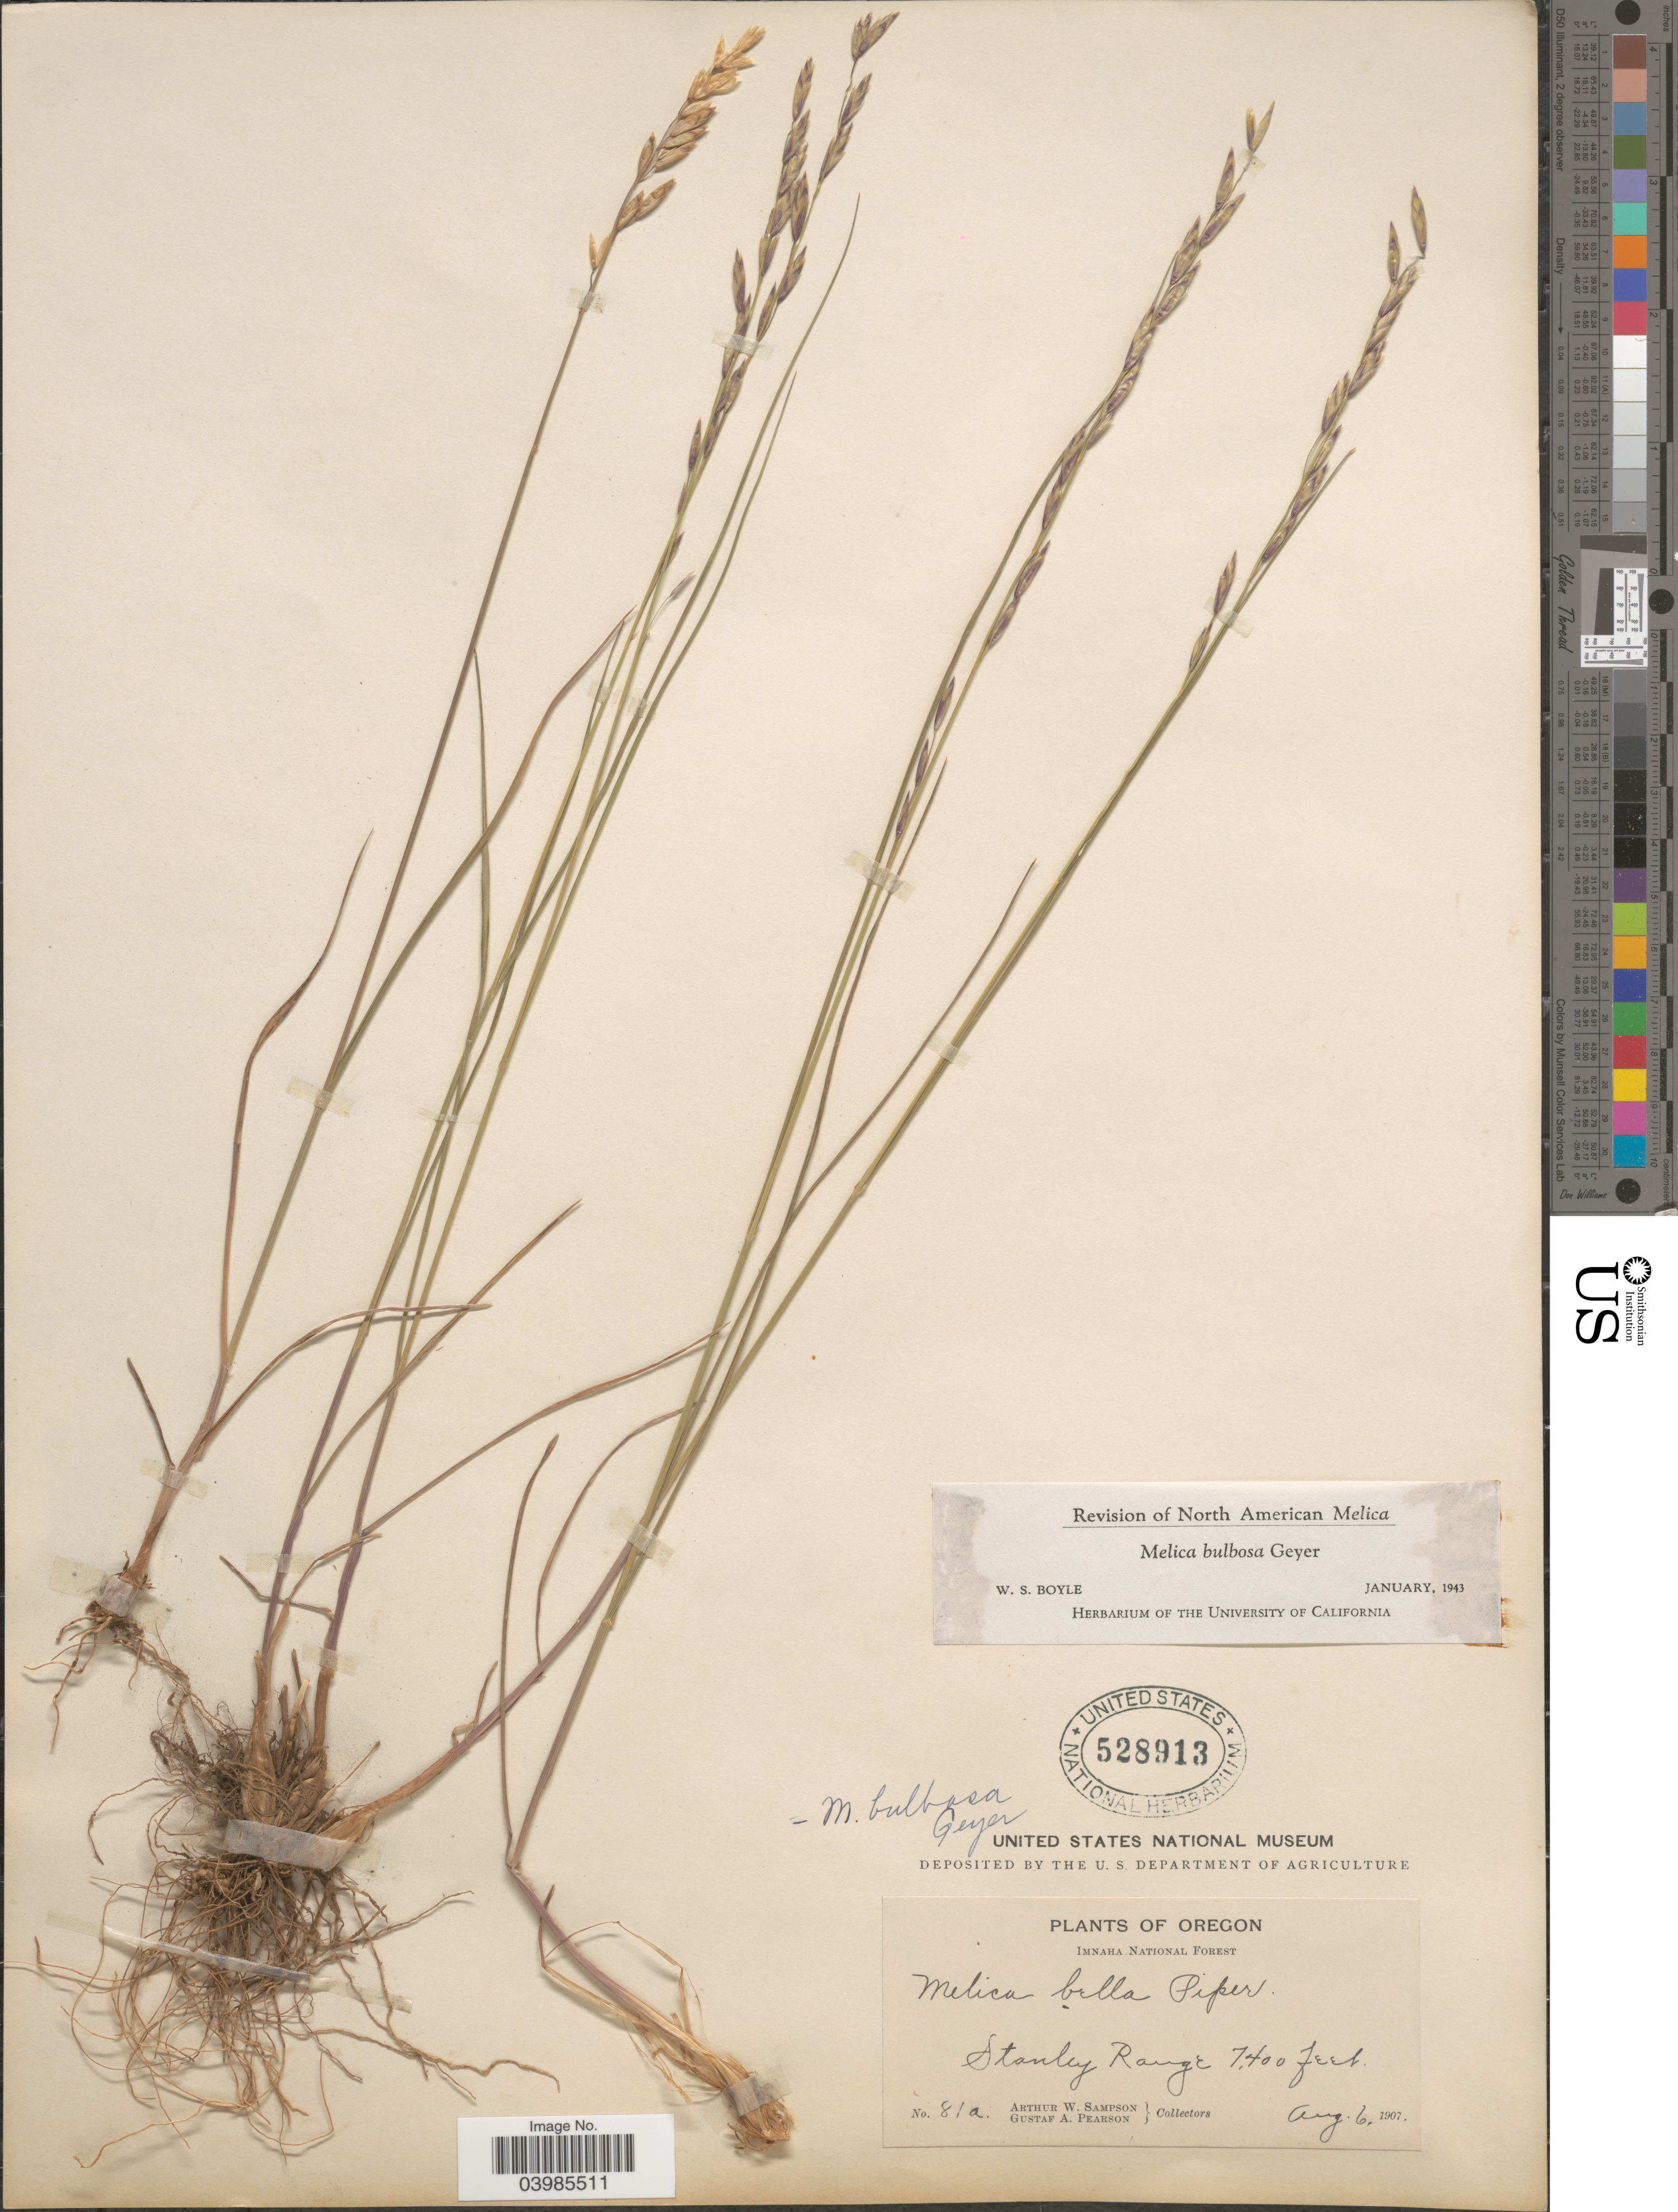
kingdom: Plantae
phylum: Tracheophyta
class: Liliopsida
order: Poales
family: Poaceae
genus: Melica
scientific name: Melica bulbosa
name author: Geyer ex Porter & J.M. Coult.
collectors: A. Sampson & G. Pearson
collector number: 81a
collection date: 1907-08-06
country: United States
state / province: Oregon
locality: Imnaha National Forest. Stanley Range.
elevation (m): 2256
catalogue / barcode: US 528913